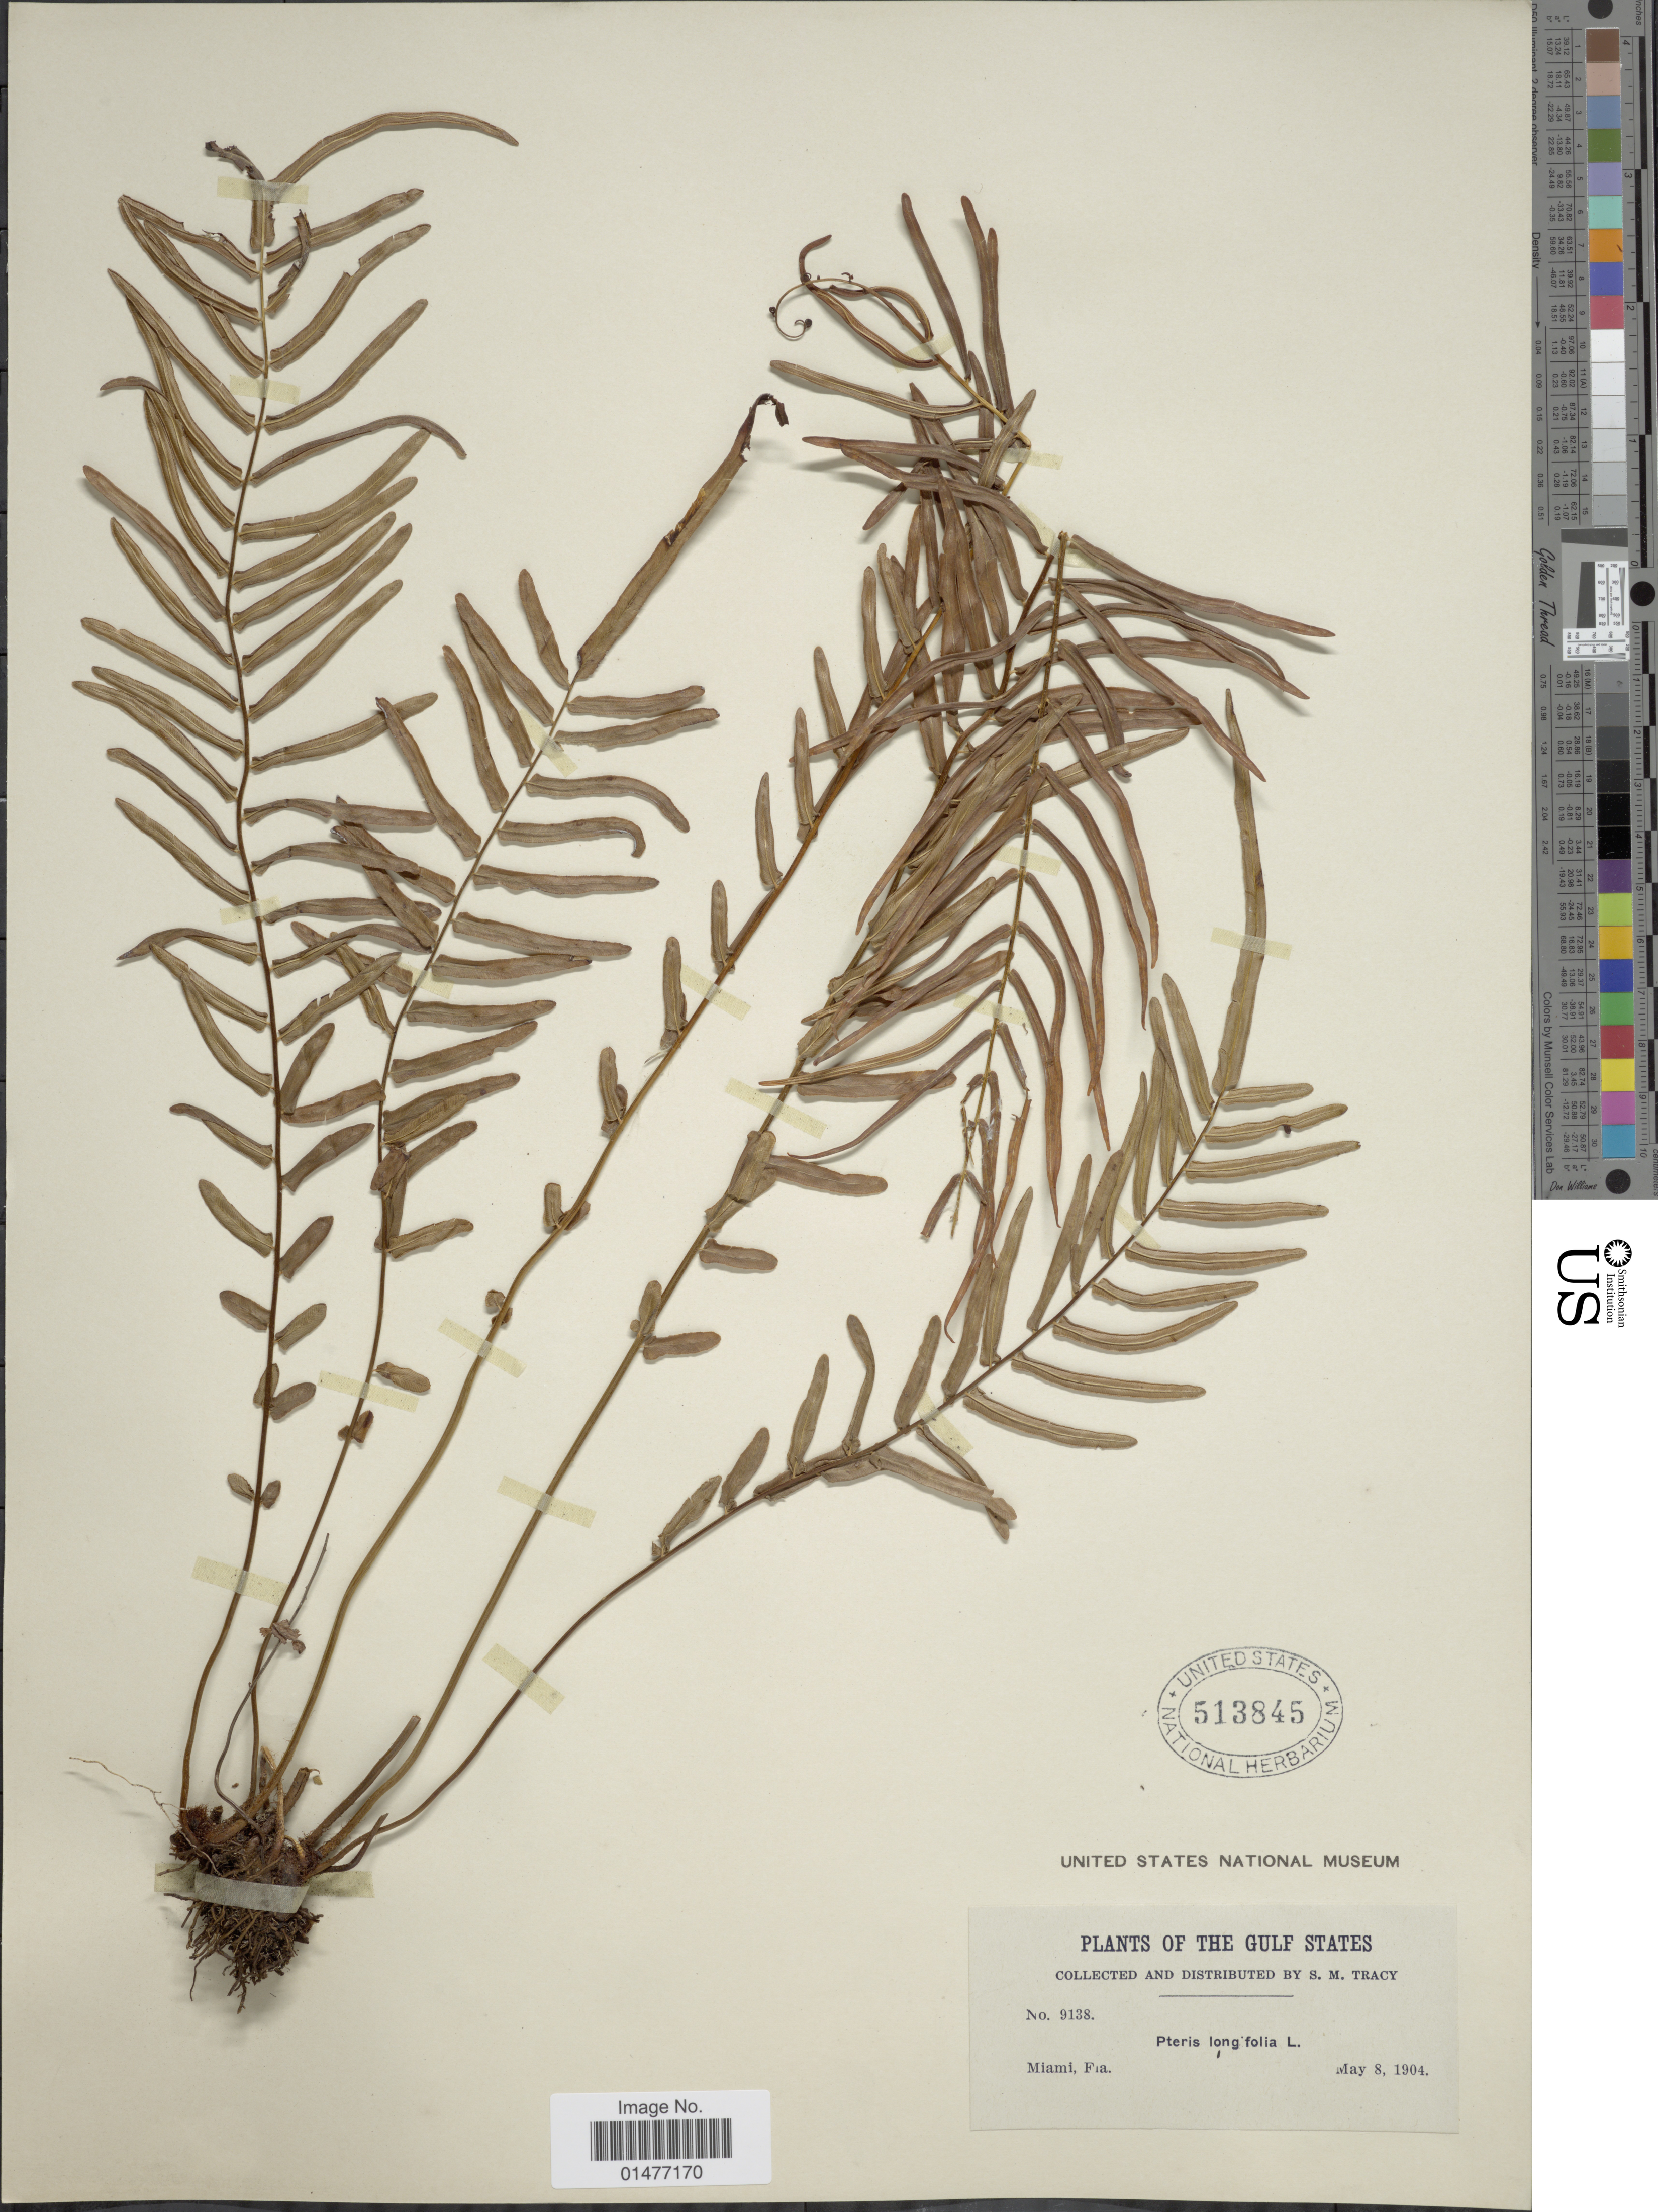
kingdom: Plantae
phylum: Tracheophyta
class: Polypodiopsida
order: Polypodiales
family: Pteridaceae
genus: Pteris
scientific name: Pteris bahamenis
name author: (J. Agardh) Fée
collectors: S. Stracy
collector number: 9138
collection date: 1904-05-08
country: United States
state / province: Florida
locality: The Gulf States, Miami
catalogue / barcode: US 5138545